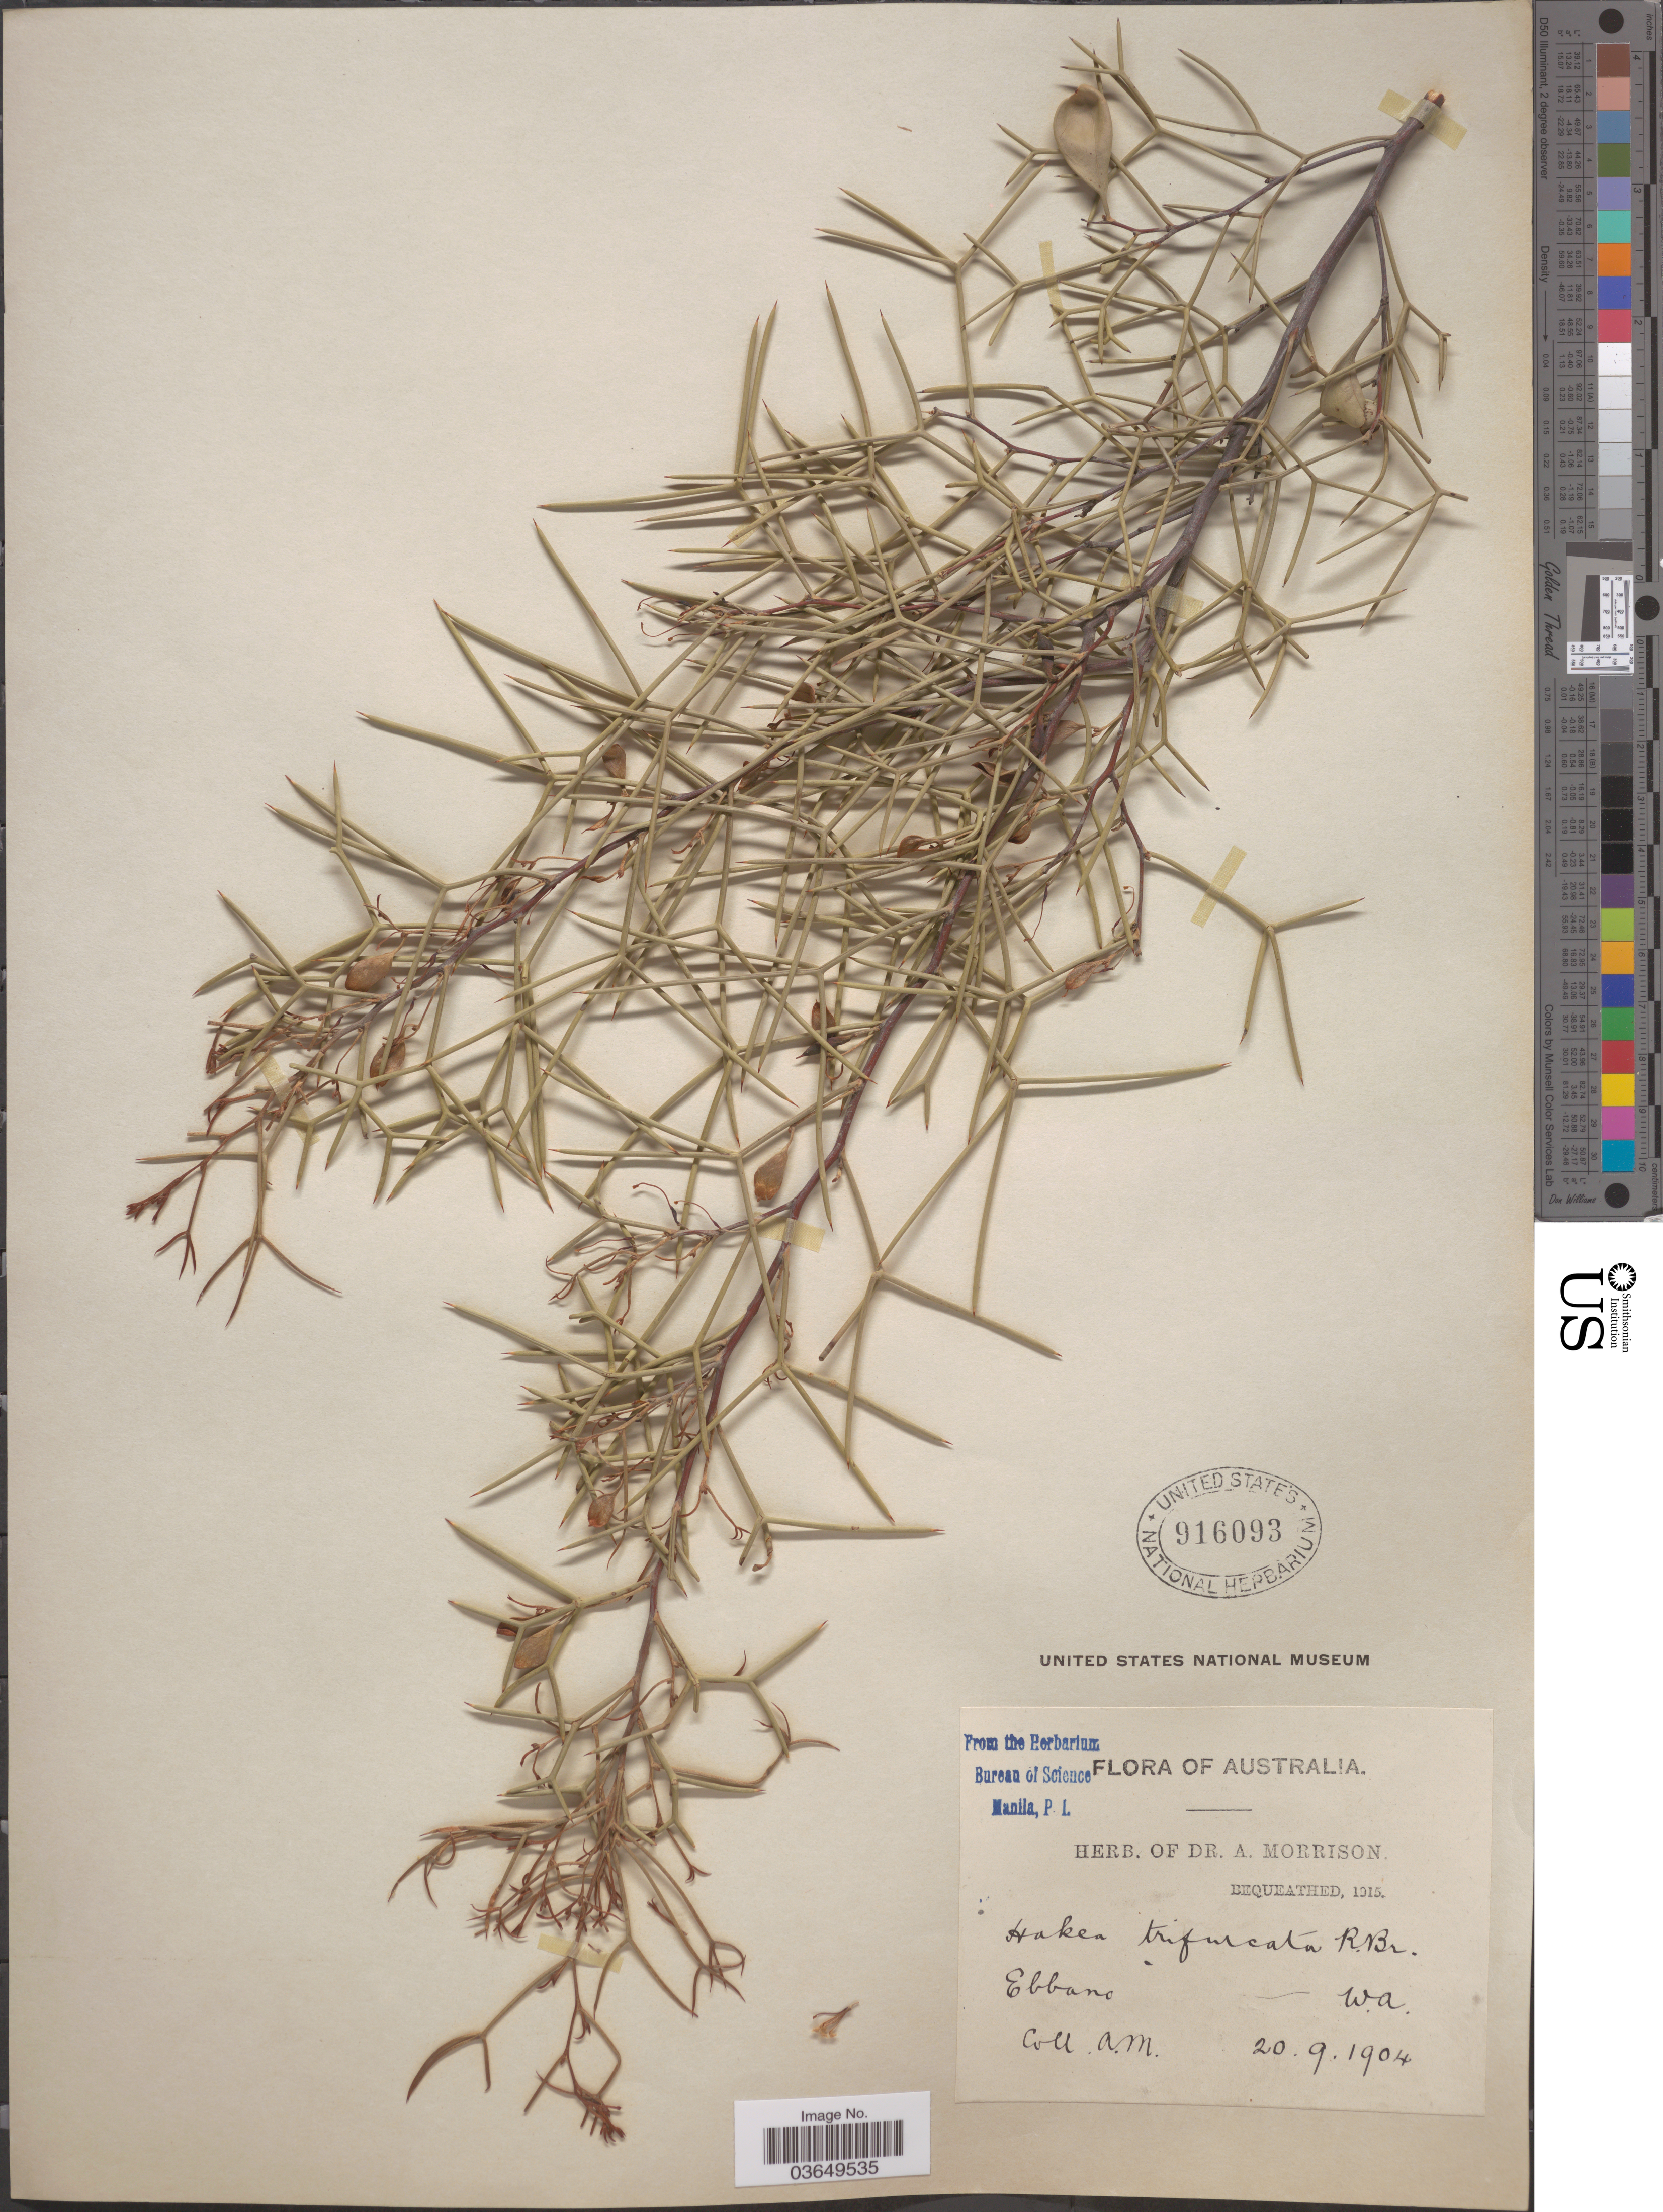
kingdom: Plantae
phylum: Tracheophyta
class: Magnoliopsida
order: Proteales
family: Proteaceae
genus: Hakea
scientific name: Hakea trifurcata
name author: R. Br.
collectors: A. Morrison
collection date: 1904-09-20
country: Australia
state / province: Western Australia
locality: Ebbano.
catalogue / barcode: US 916093